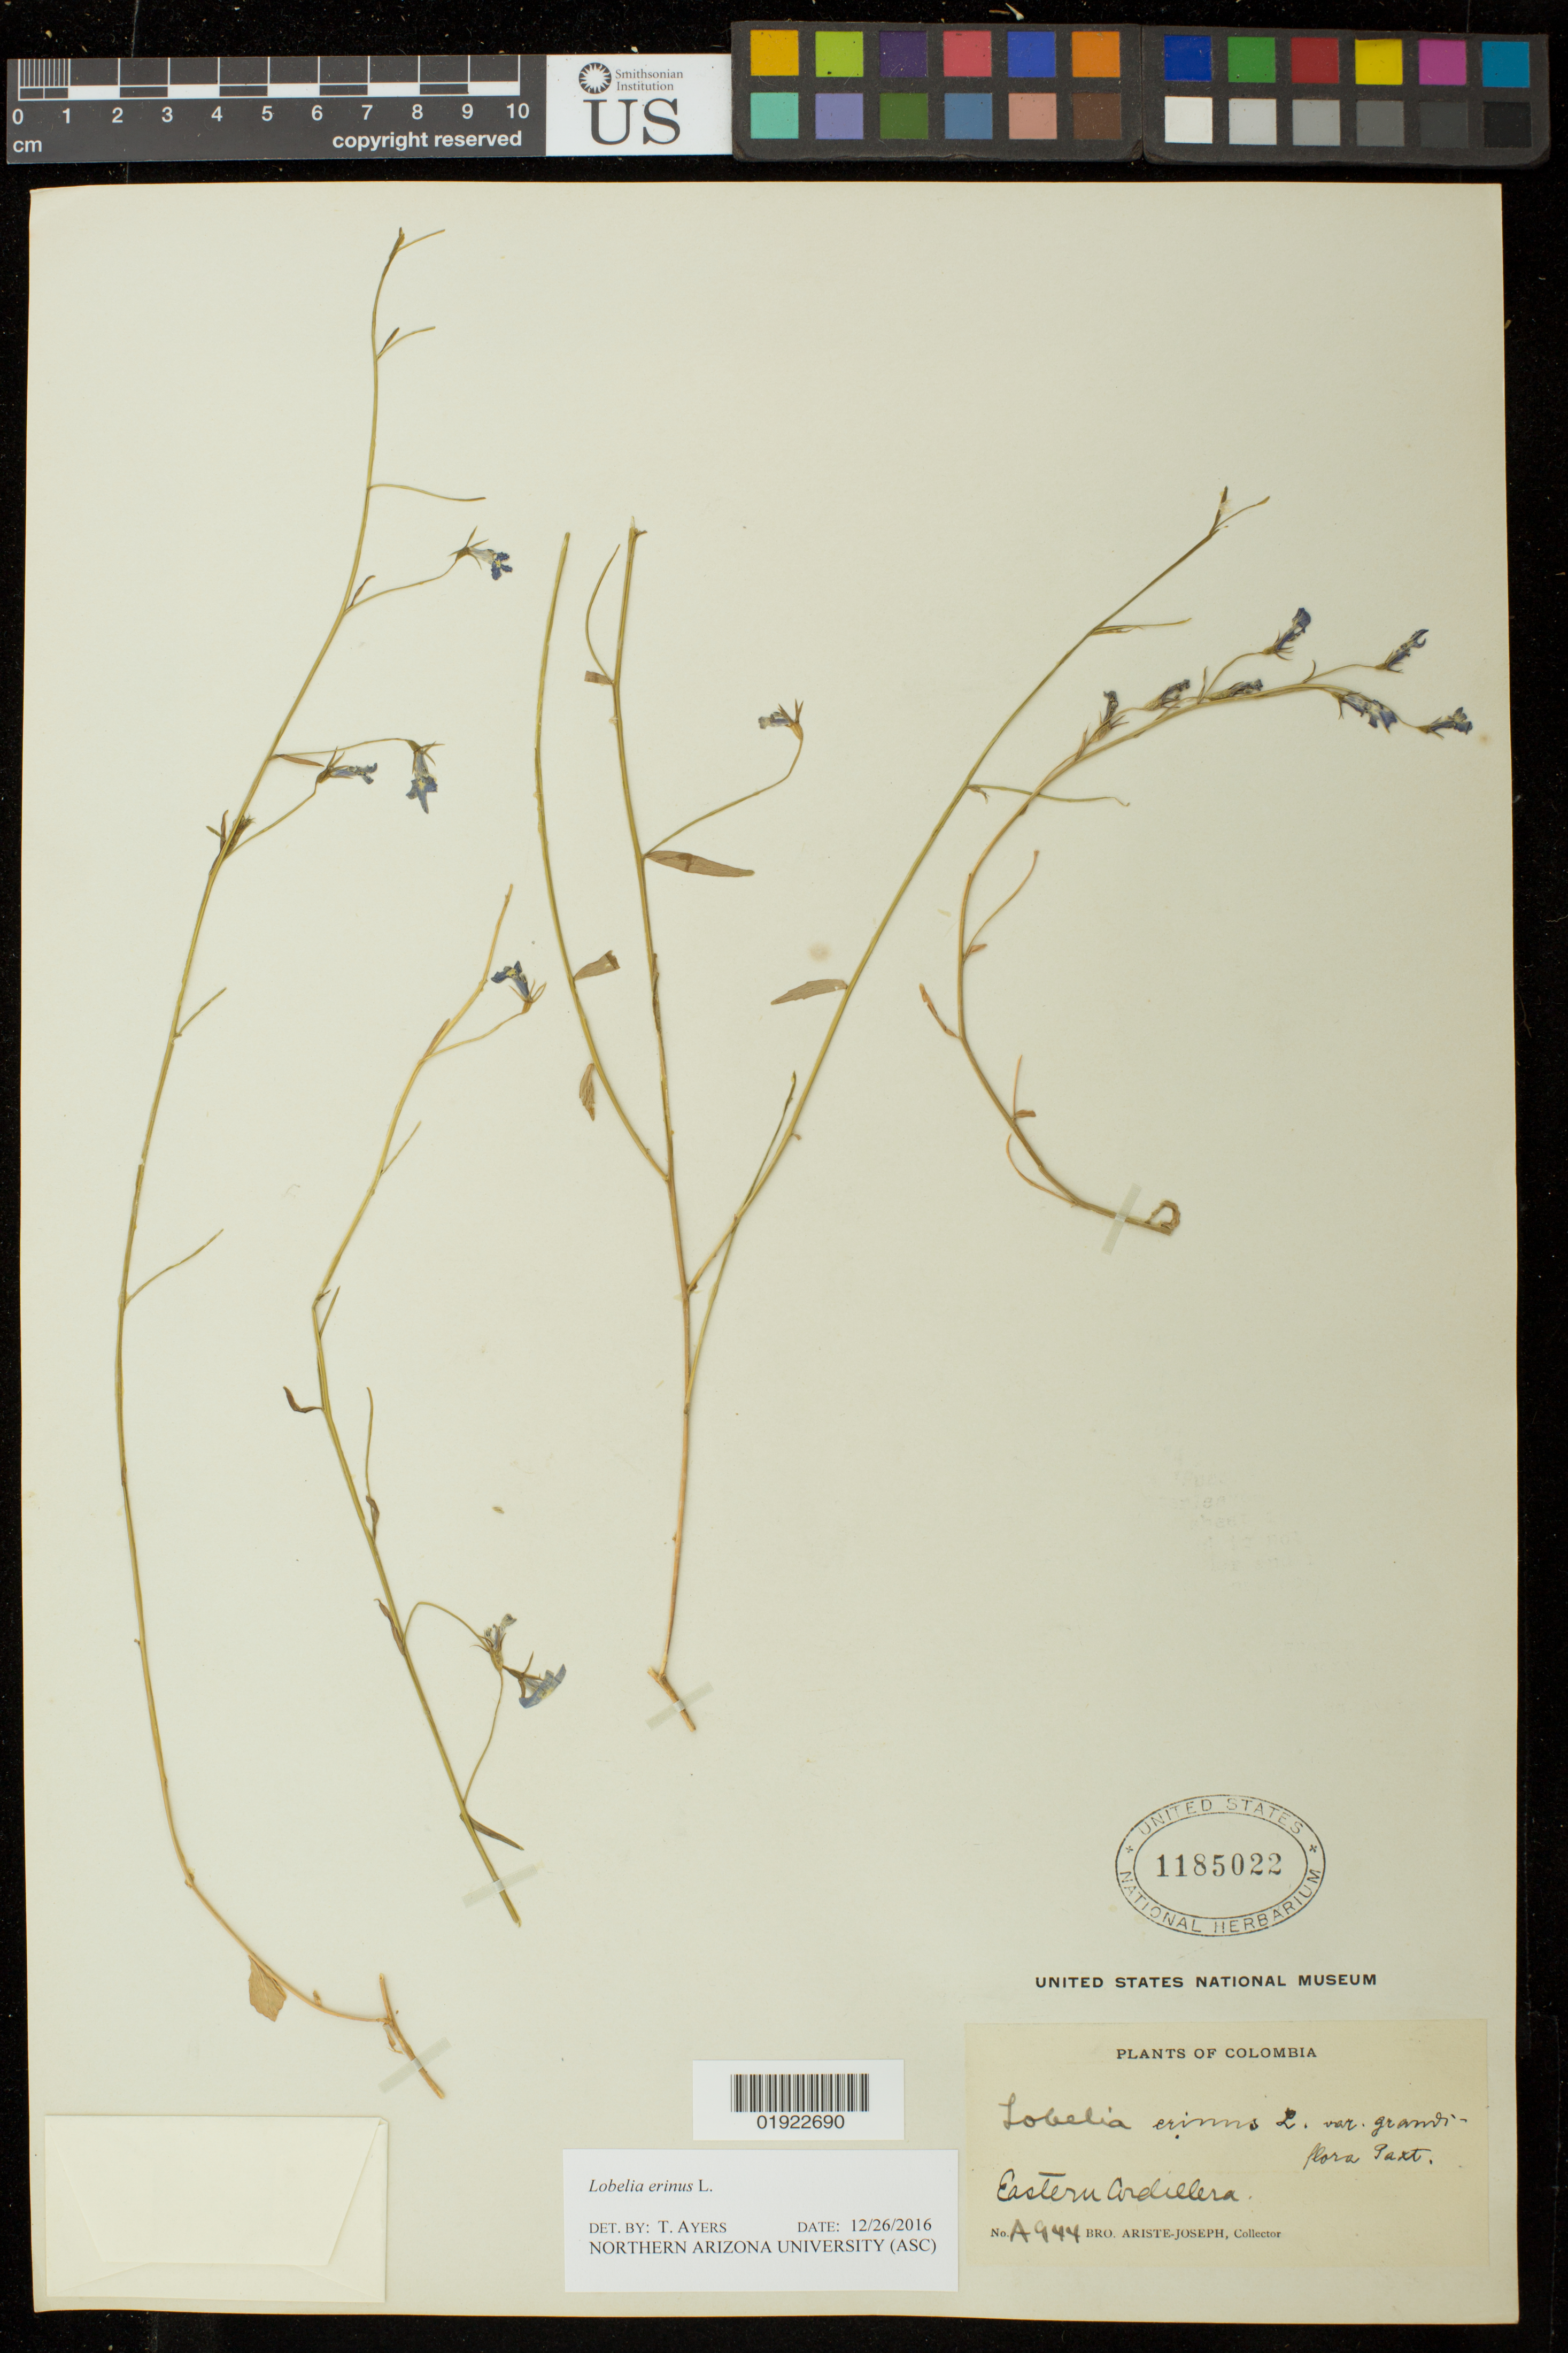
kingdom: Plantae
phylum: Tracheophyta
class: Magnoliopsida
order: Asterales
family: Campanulaceae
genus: Lobelia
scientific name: Lobelia erinus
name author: L.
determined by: Ayers, Tina J.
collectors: Bro. Ariste-Joseph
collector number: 944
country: Colombia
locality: Eastern Cordillera.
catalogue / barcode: US 1185022